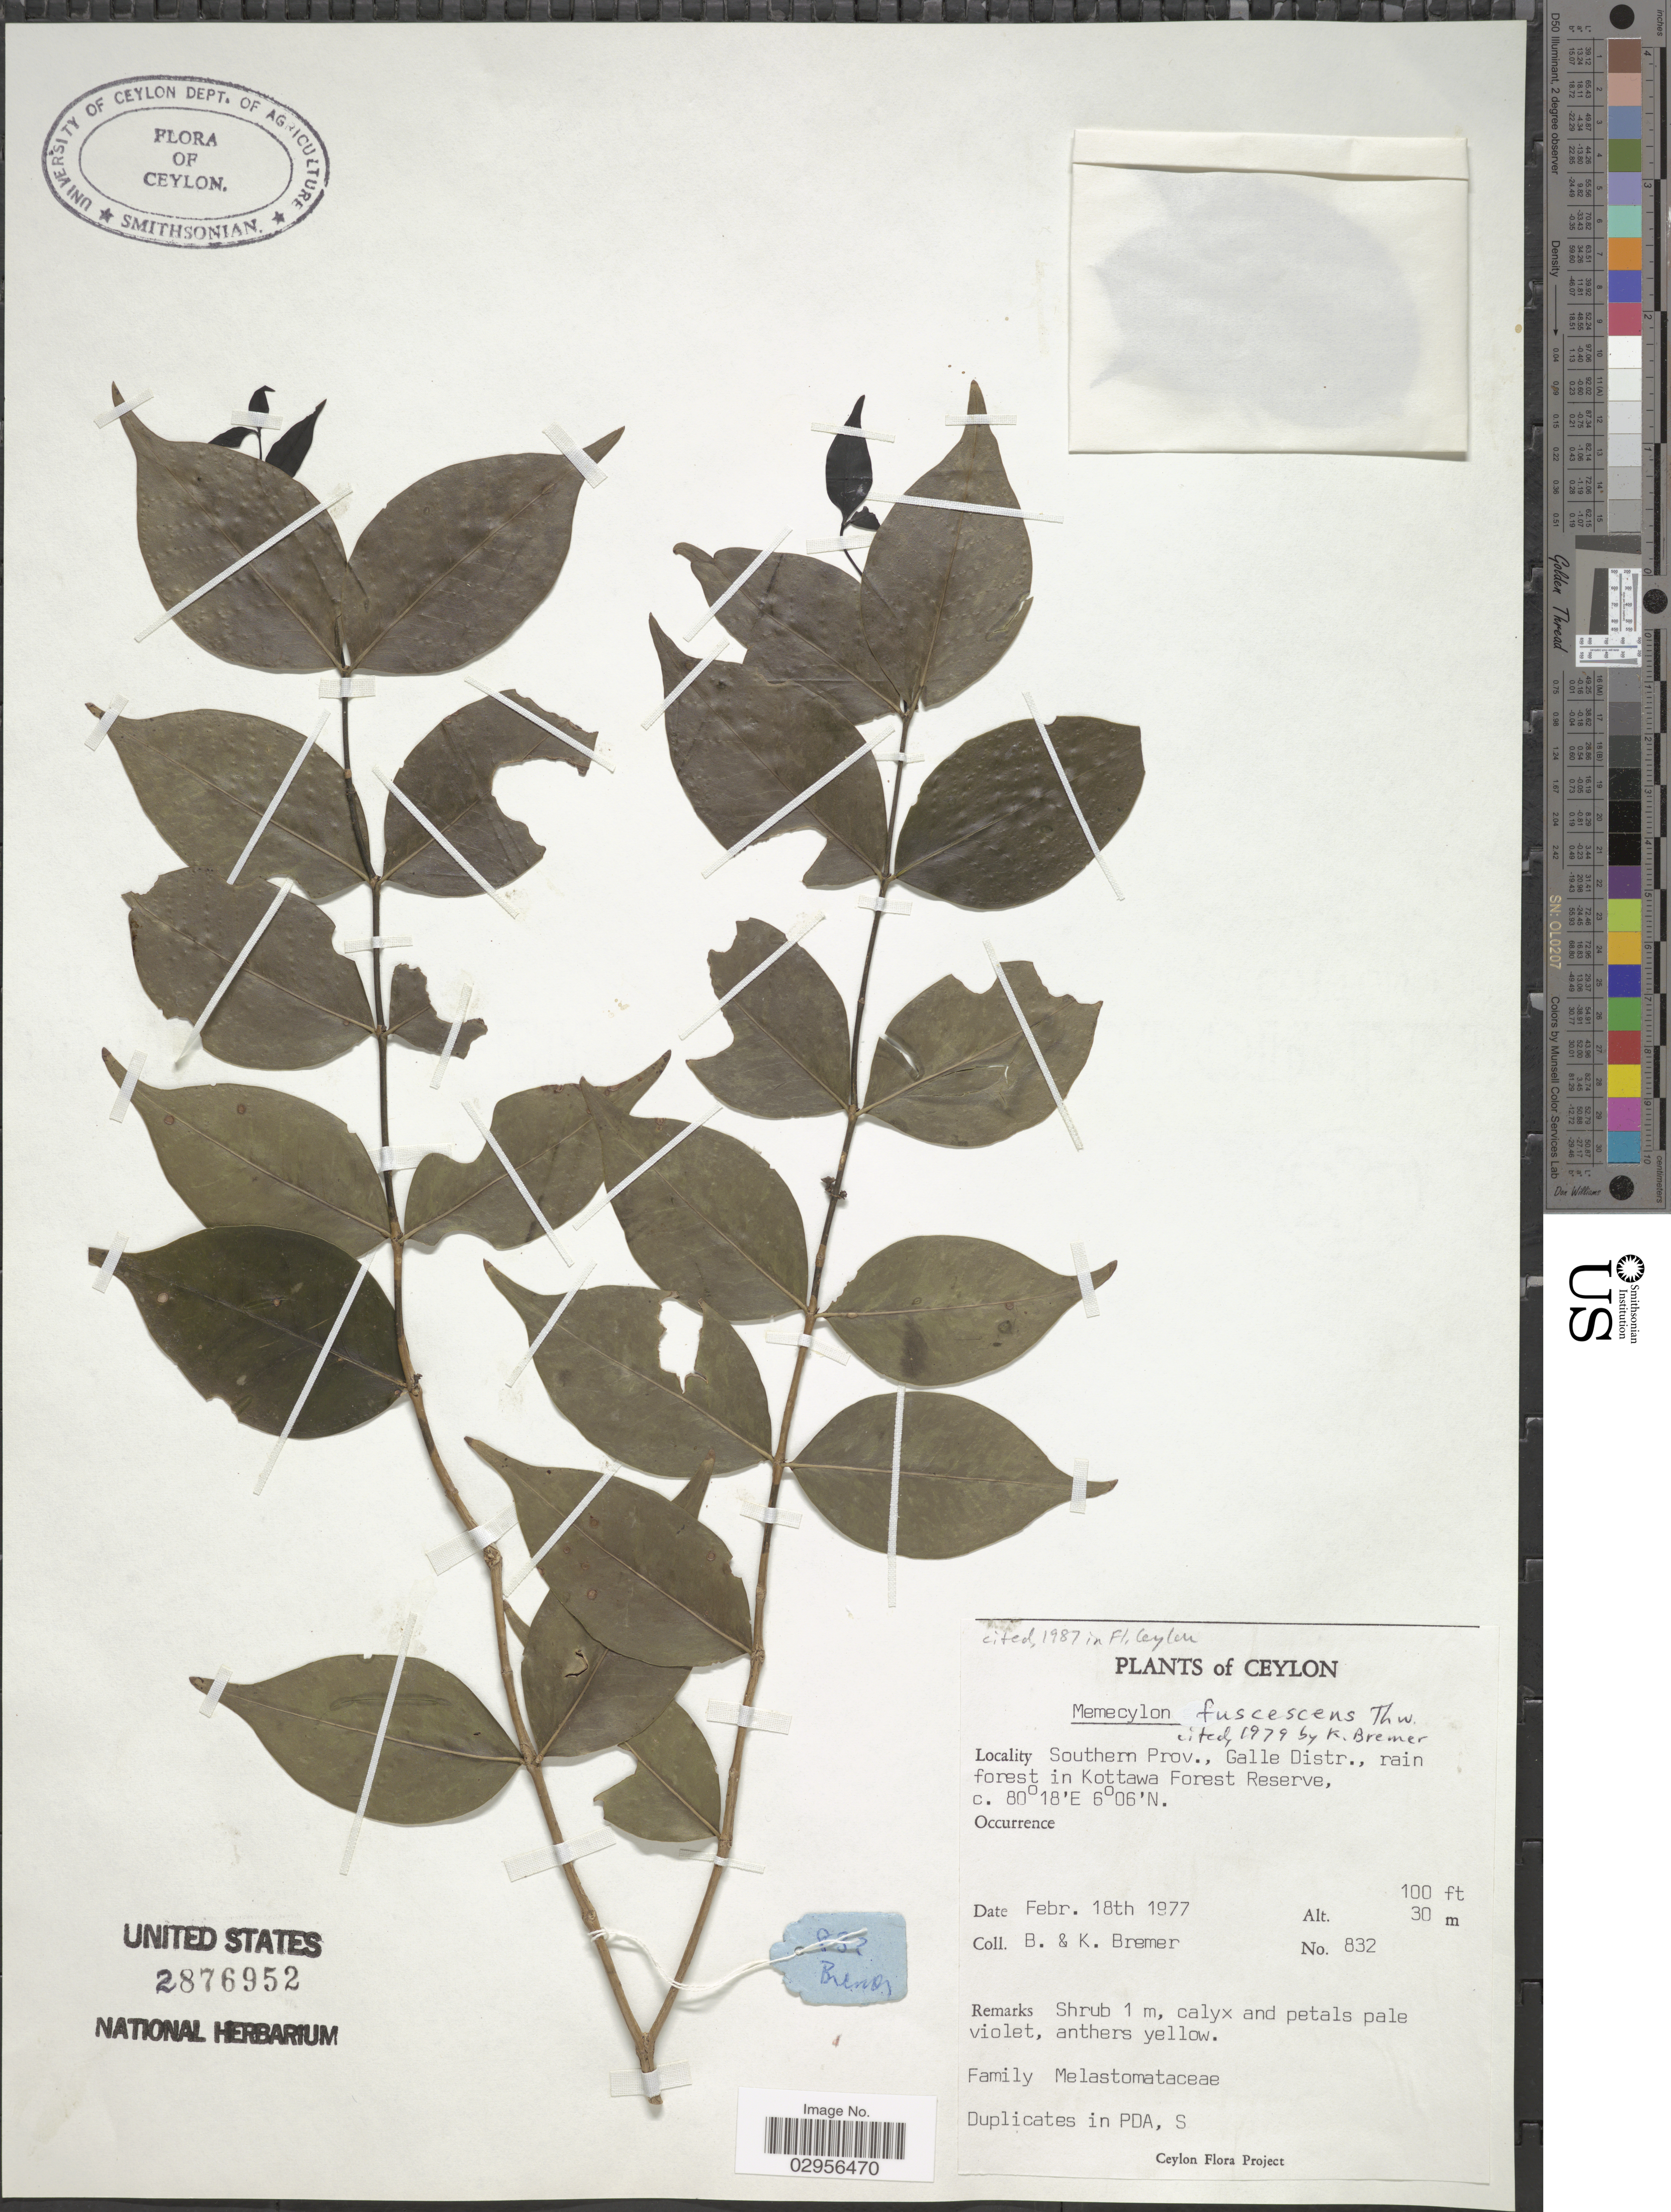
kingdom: Plantae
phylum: Tracheophyta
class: Magnoliopsida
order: Myrtales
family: Melastomataceae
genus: Memecylon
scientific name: Memecylon fuscescens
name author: Thwaites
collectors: B. Bremer & K. Bremer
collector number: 832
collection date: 1977-02-18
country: Sri Lanka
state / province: Southern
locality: Southern Prov., Galle Distr., rain forest in Kottawa Forest Reserve.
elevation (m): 30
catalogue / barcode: US 2876952